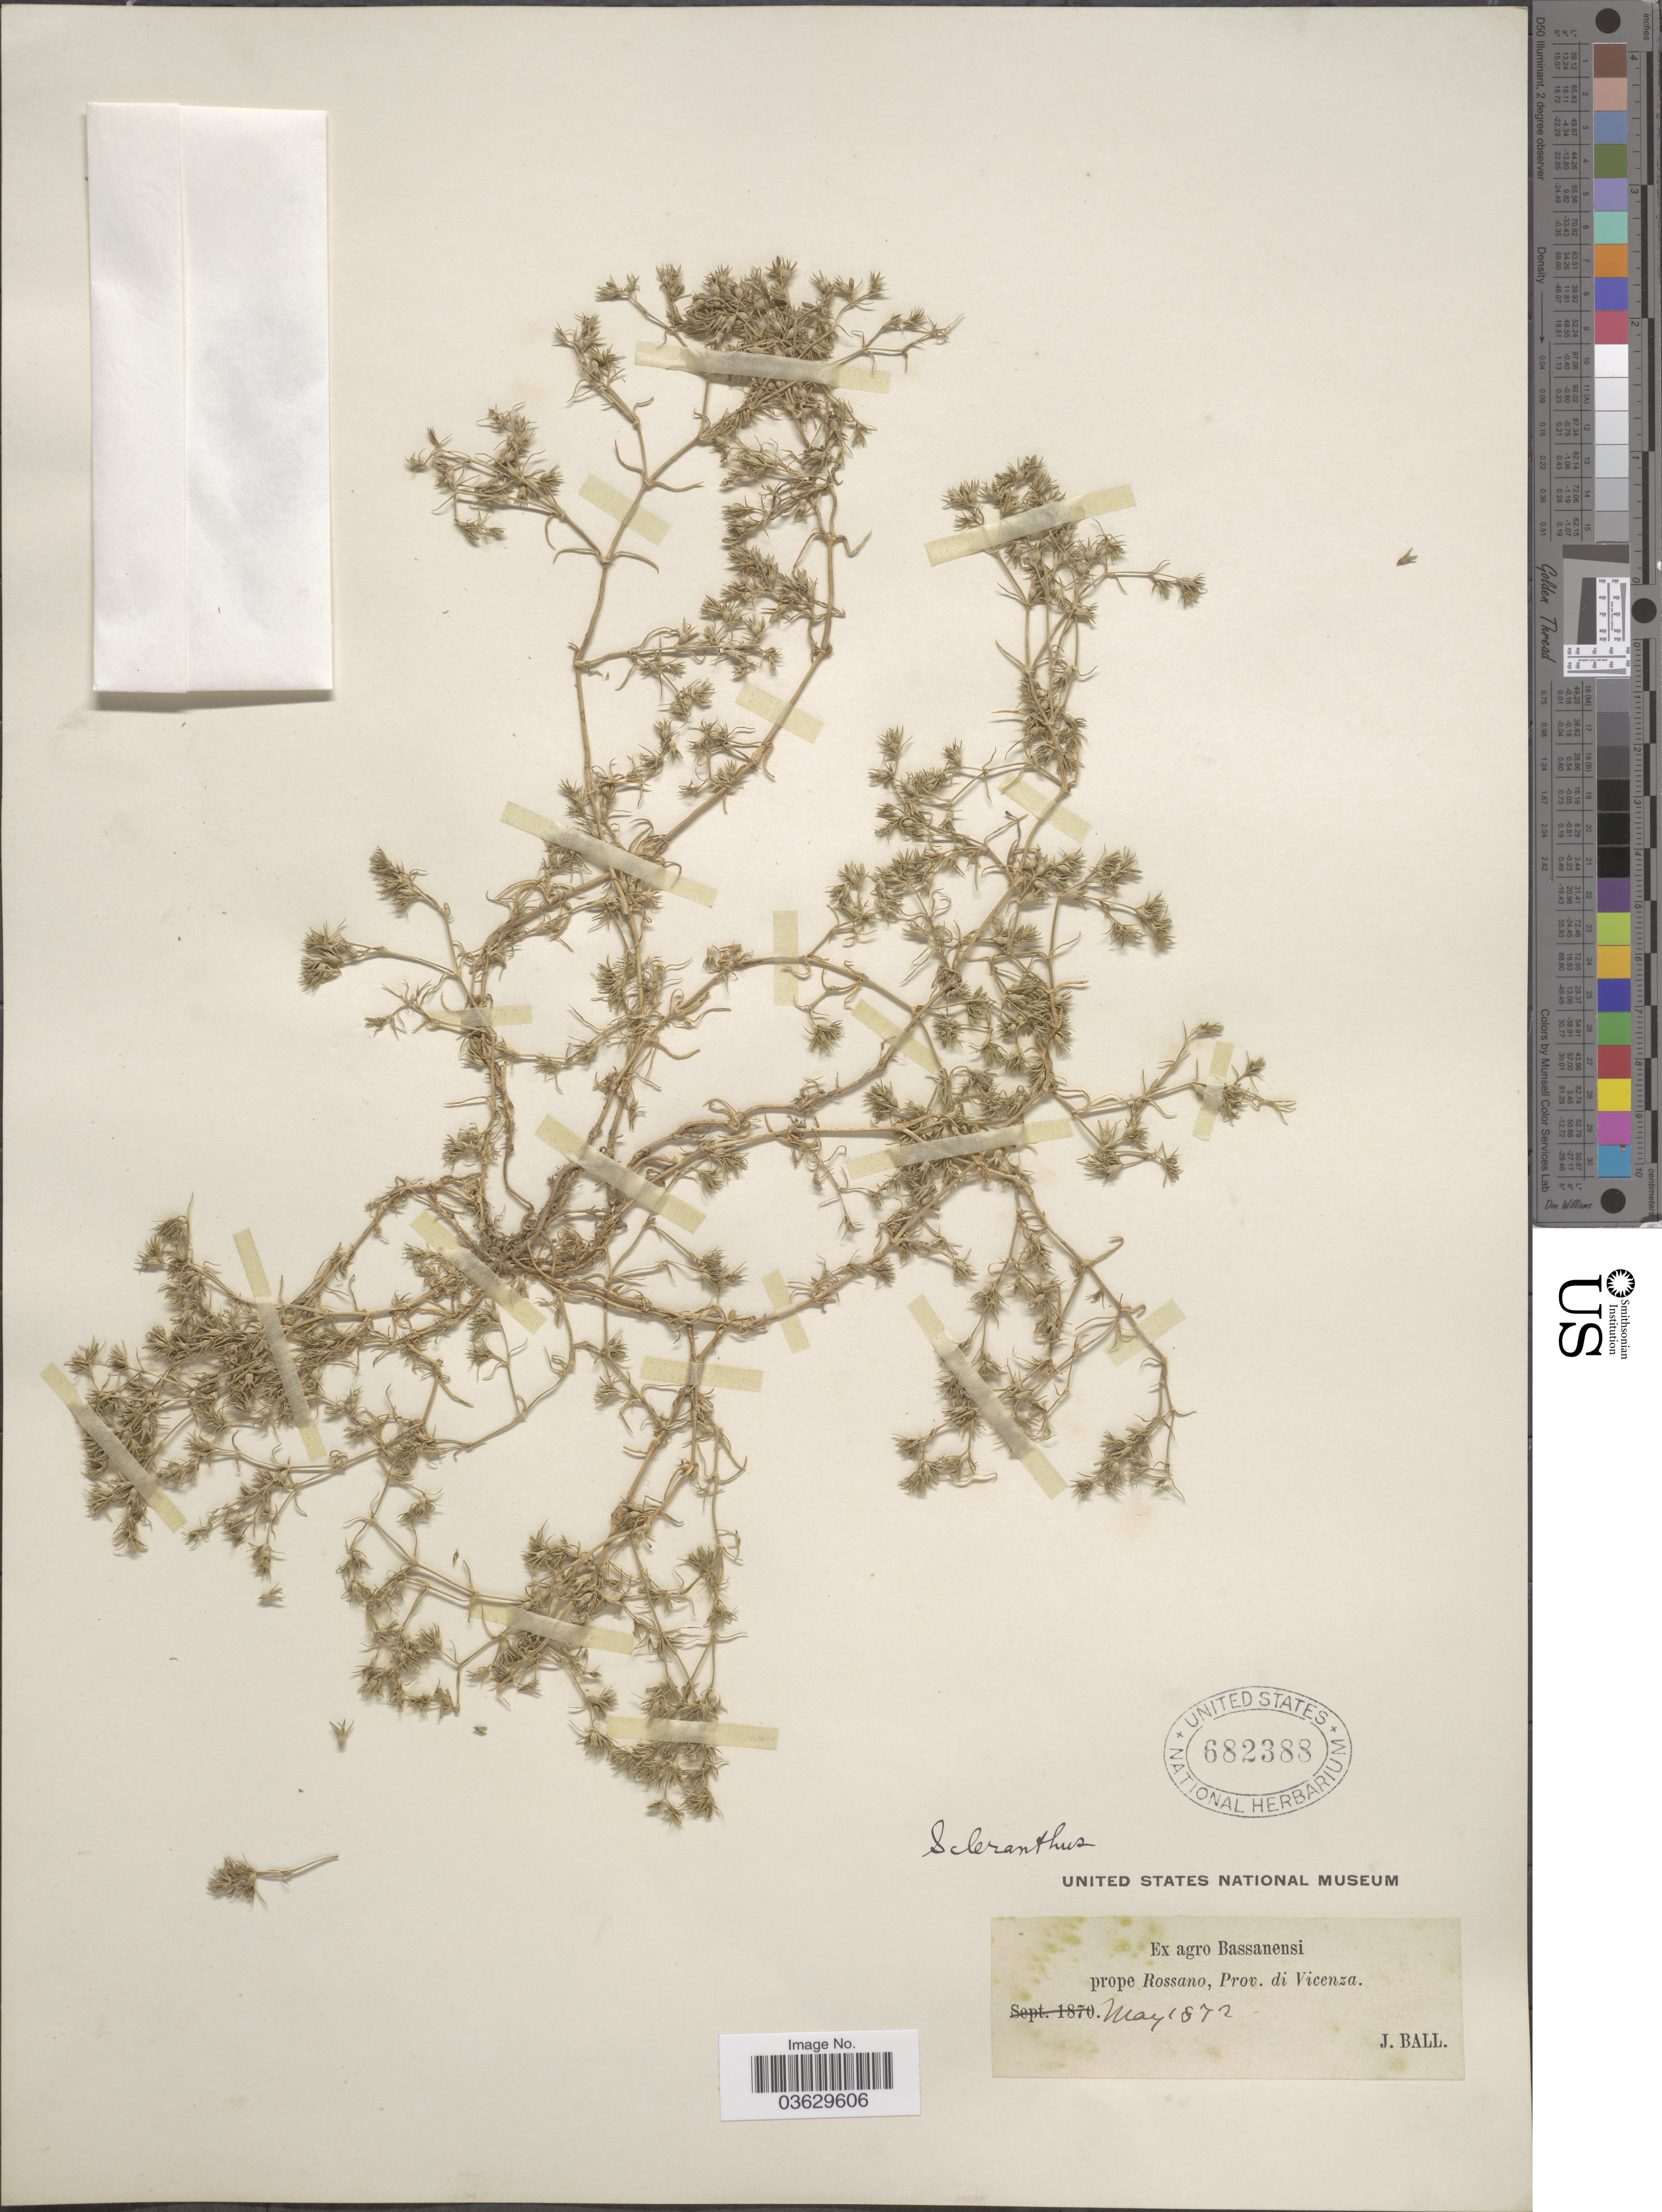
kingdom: Plantae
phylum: Tracheophyta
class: Magnoliopsida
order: Caryophyllales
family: Caryophyllaceae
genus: Scleranthus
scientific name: Scleranthus sp.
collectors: J. Ball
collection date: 1872-05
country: Italy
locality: Ex agro Bassanensi prope Rossano, Prov. di Vicenza.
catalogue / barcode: US 682388